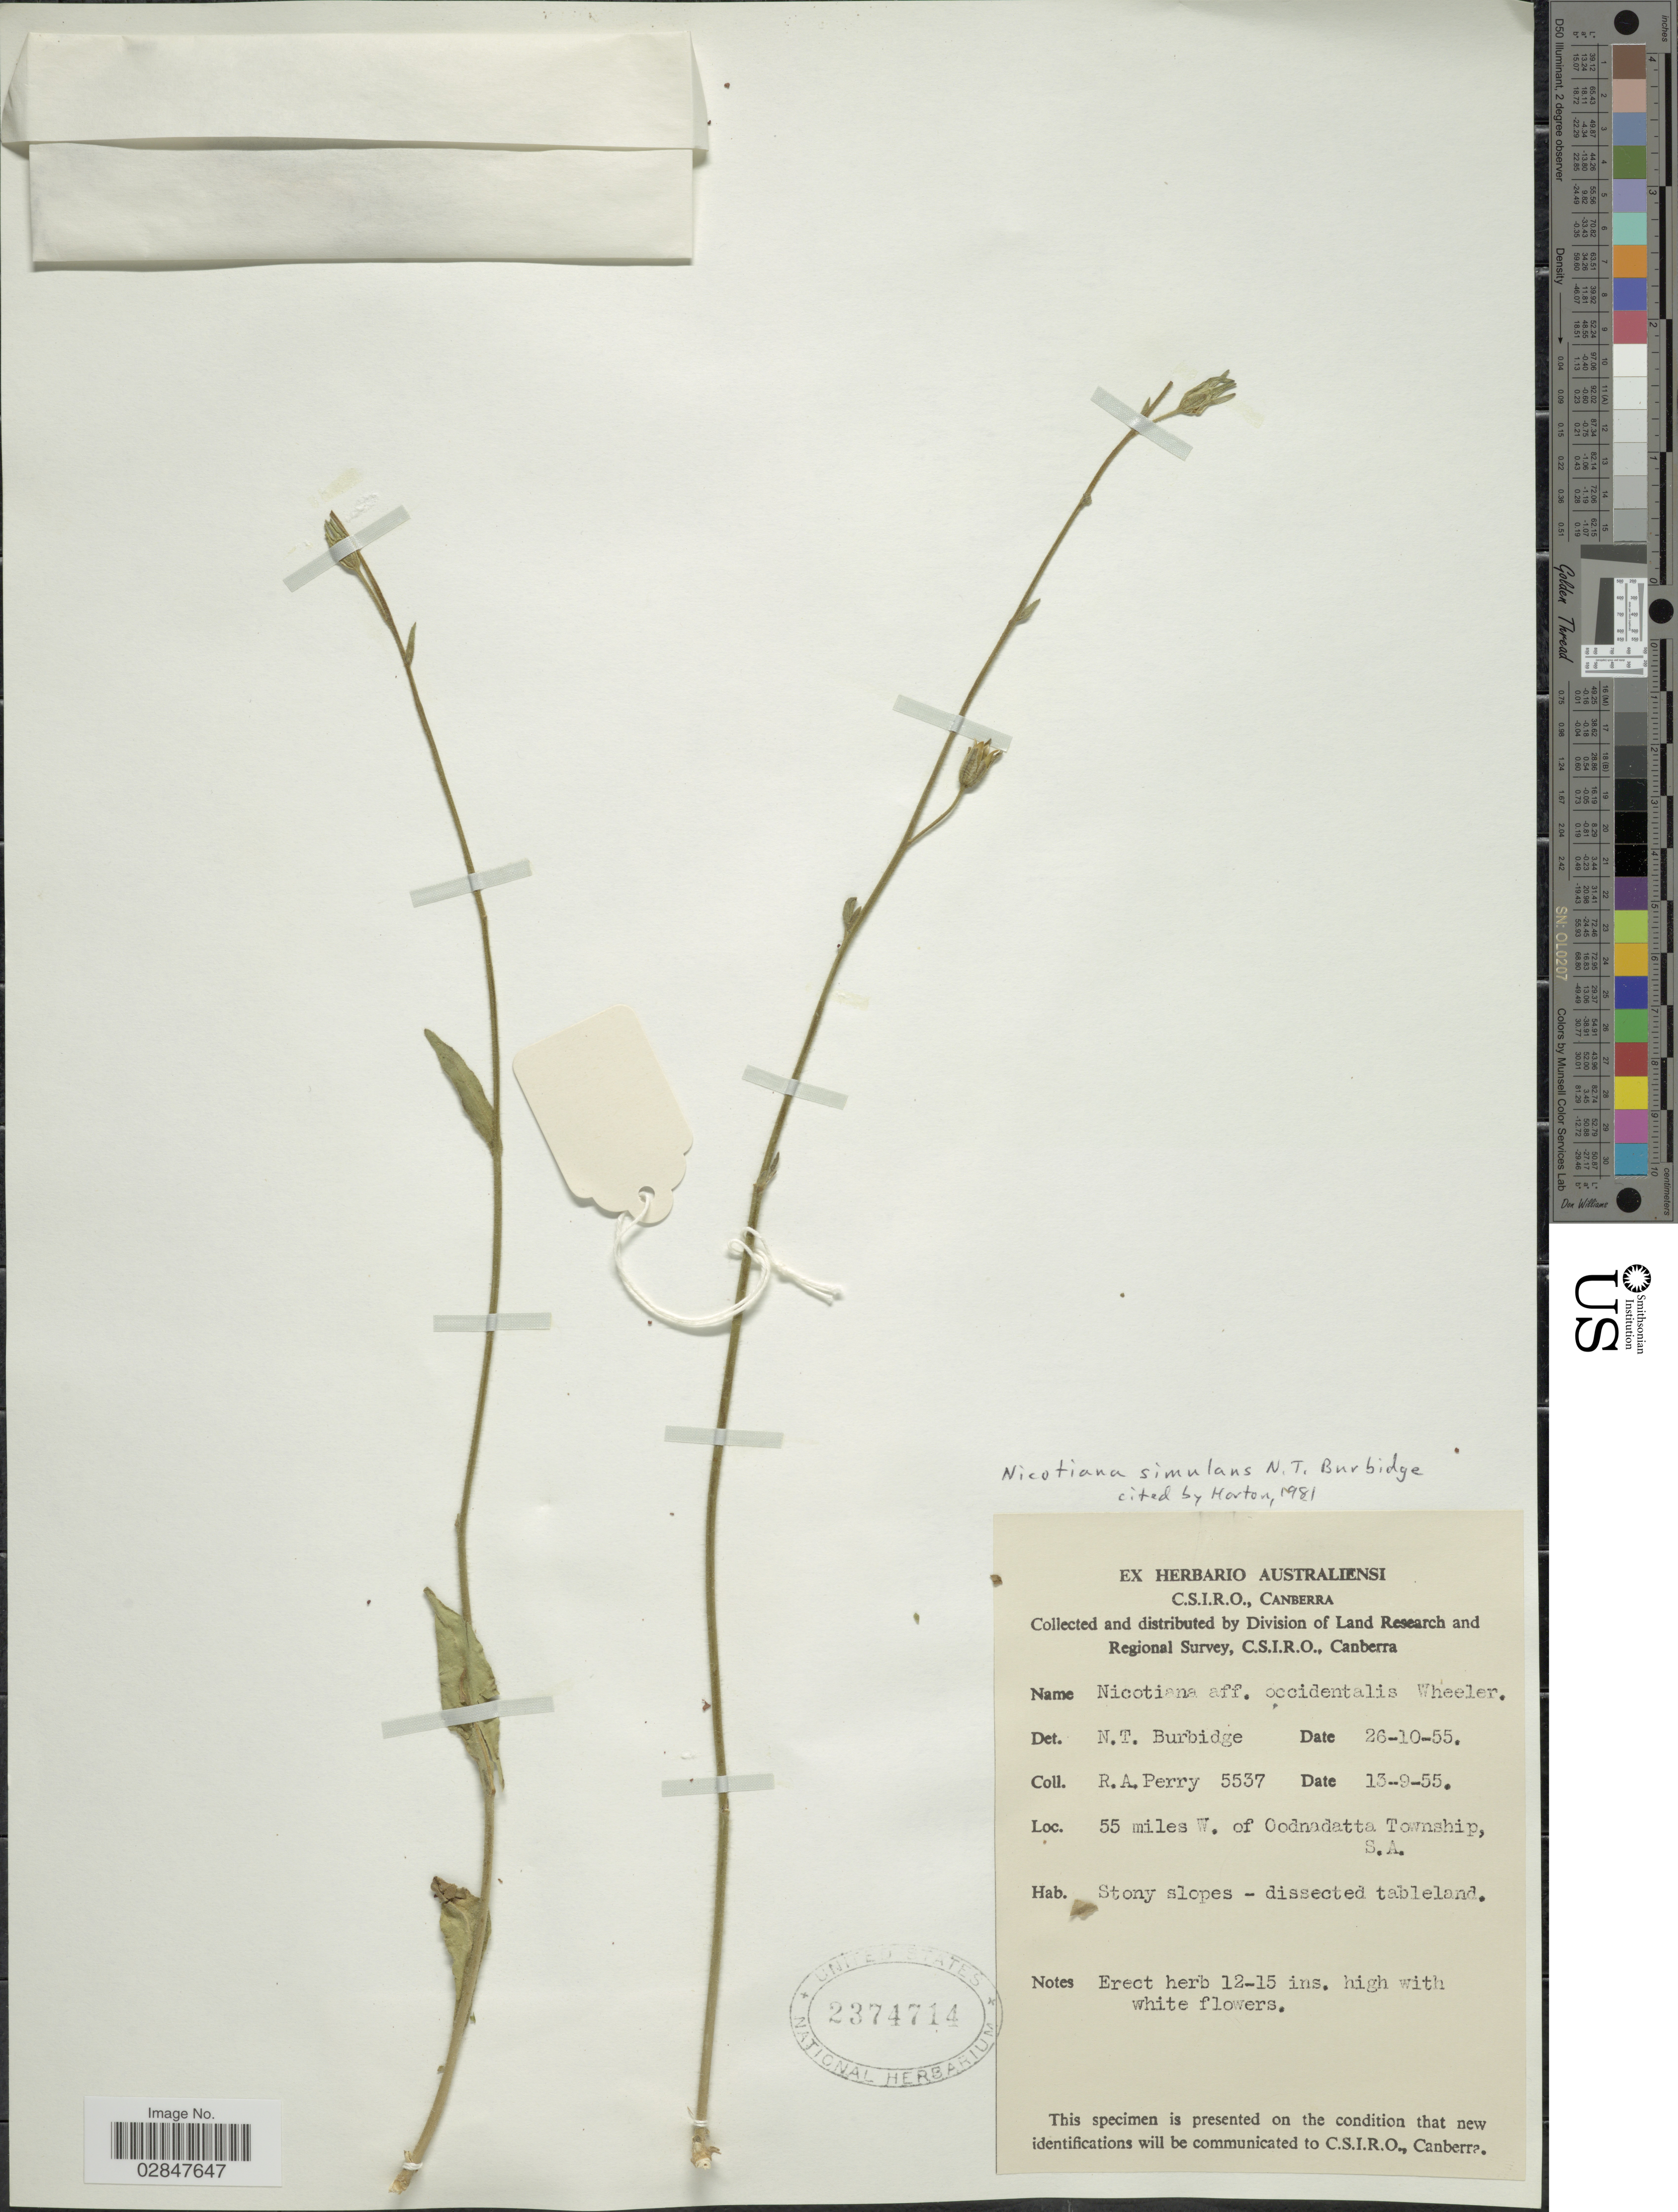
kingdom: Plantae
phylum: Tracheophyta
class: Magnoliopsida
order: Solanales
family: Solanaceae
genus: Nicotiana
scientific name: Nicotiana simulans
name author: N.T. Burb.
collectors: Perry, R. A.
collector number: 5537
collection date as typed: Transcribed d/m/y: 13/9/55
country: Australia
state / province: South Australia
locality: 55 miles W. of Oodnadatta Township, S. A.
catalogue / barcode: US 2374714